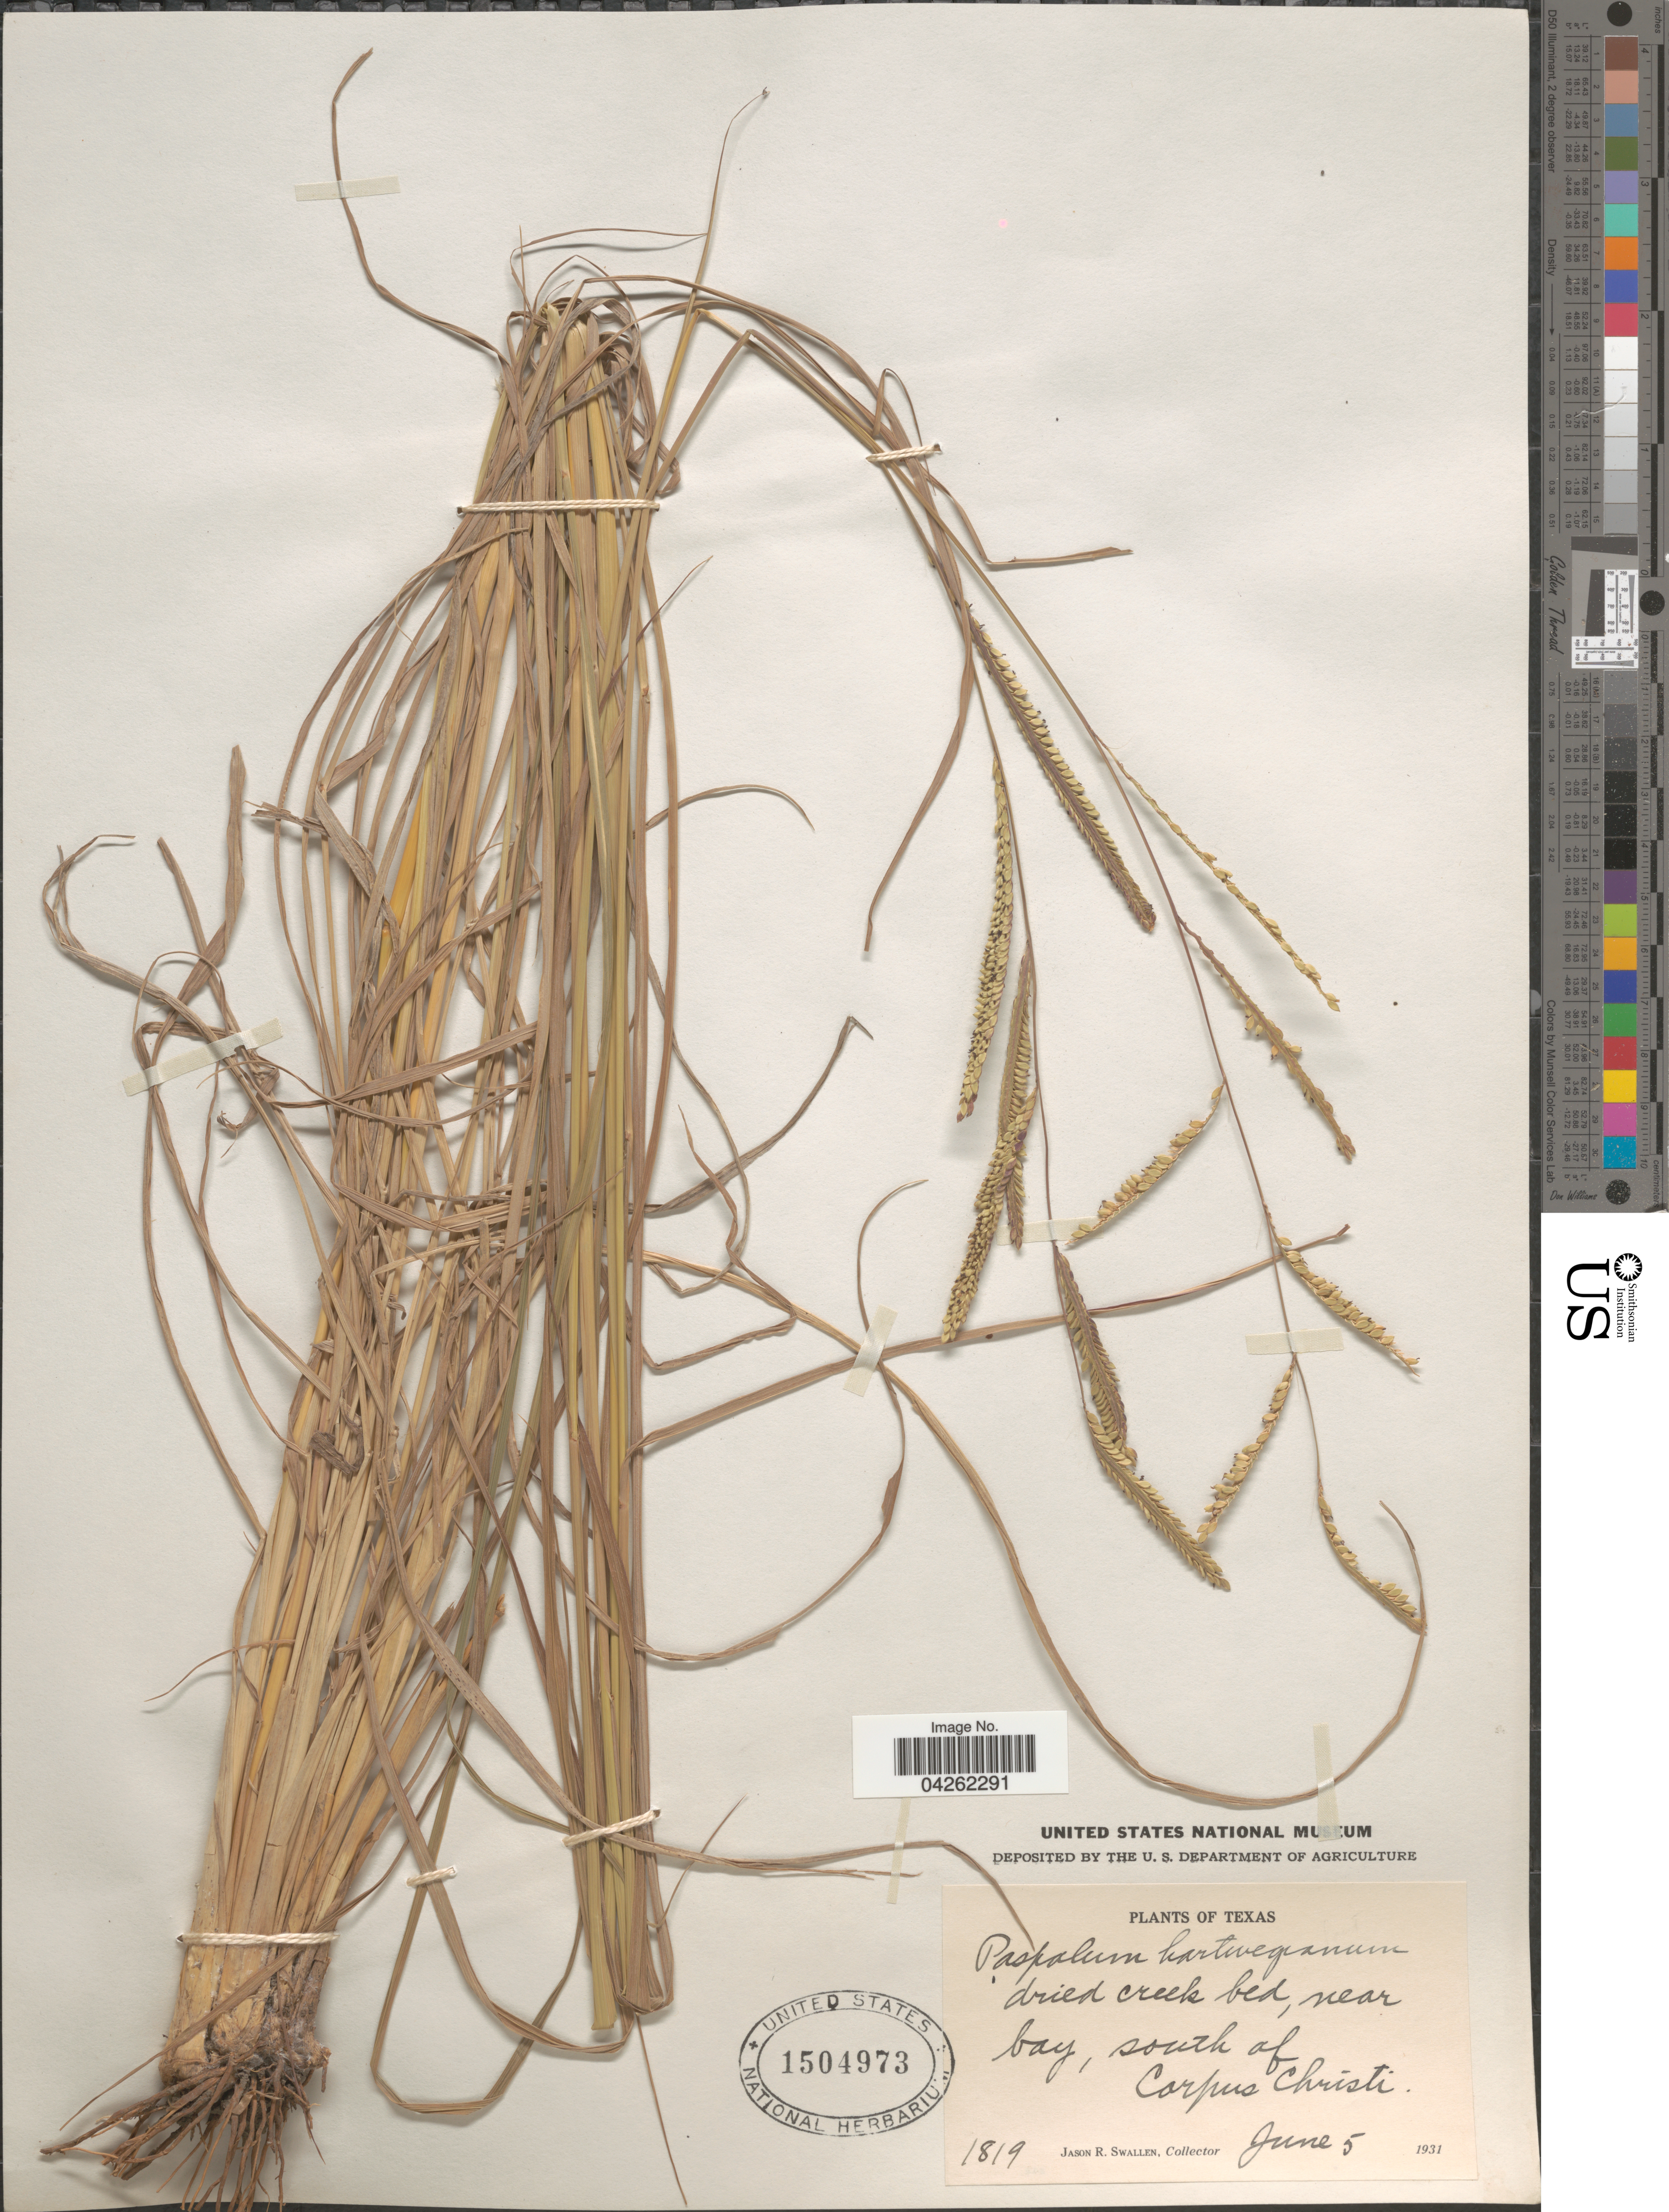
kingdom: Plantae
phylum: Tracheophyta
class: Liliopsida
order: Poales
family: Poaceae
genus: Paspalum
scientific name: Paspalum hartwegianum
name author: E. Fourn.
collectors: J. R. Swallen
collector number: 1819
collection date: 1931-06-05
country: United States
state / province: Texas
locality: Dried creek bed, near bay, south of Corpus Christi.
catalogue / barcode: US 1504973